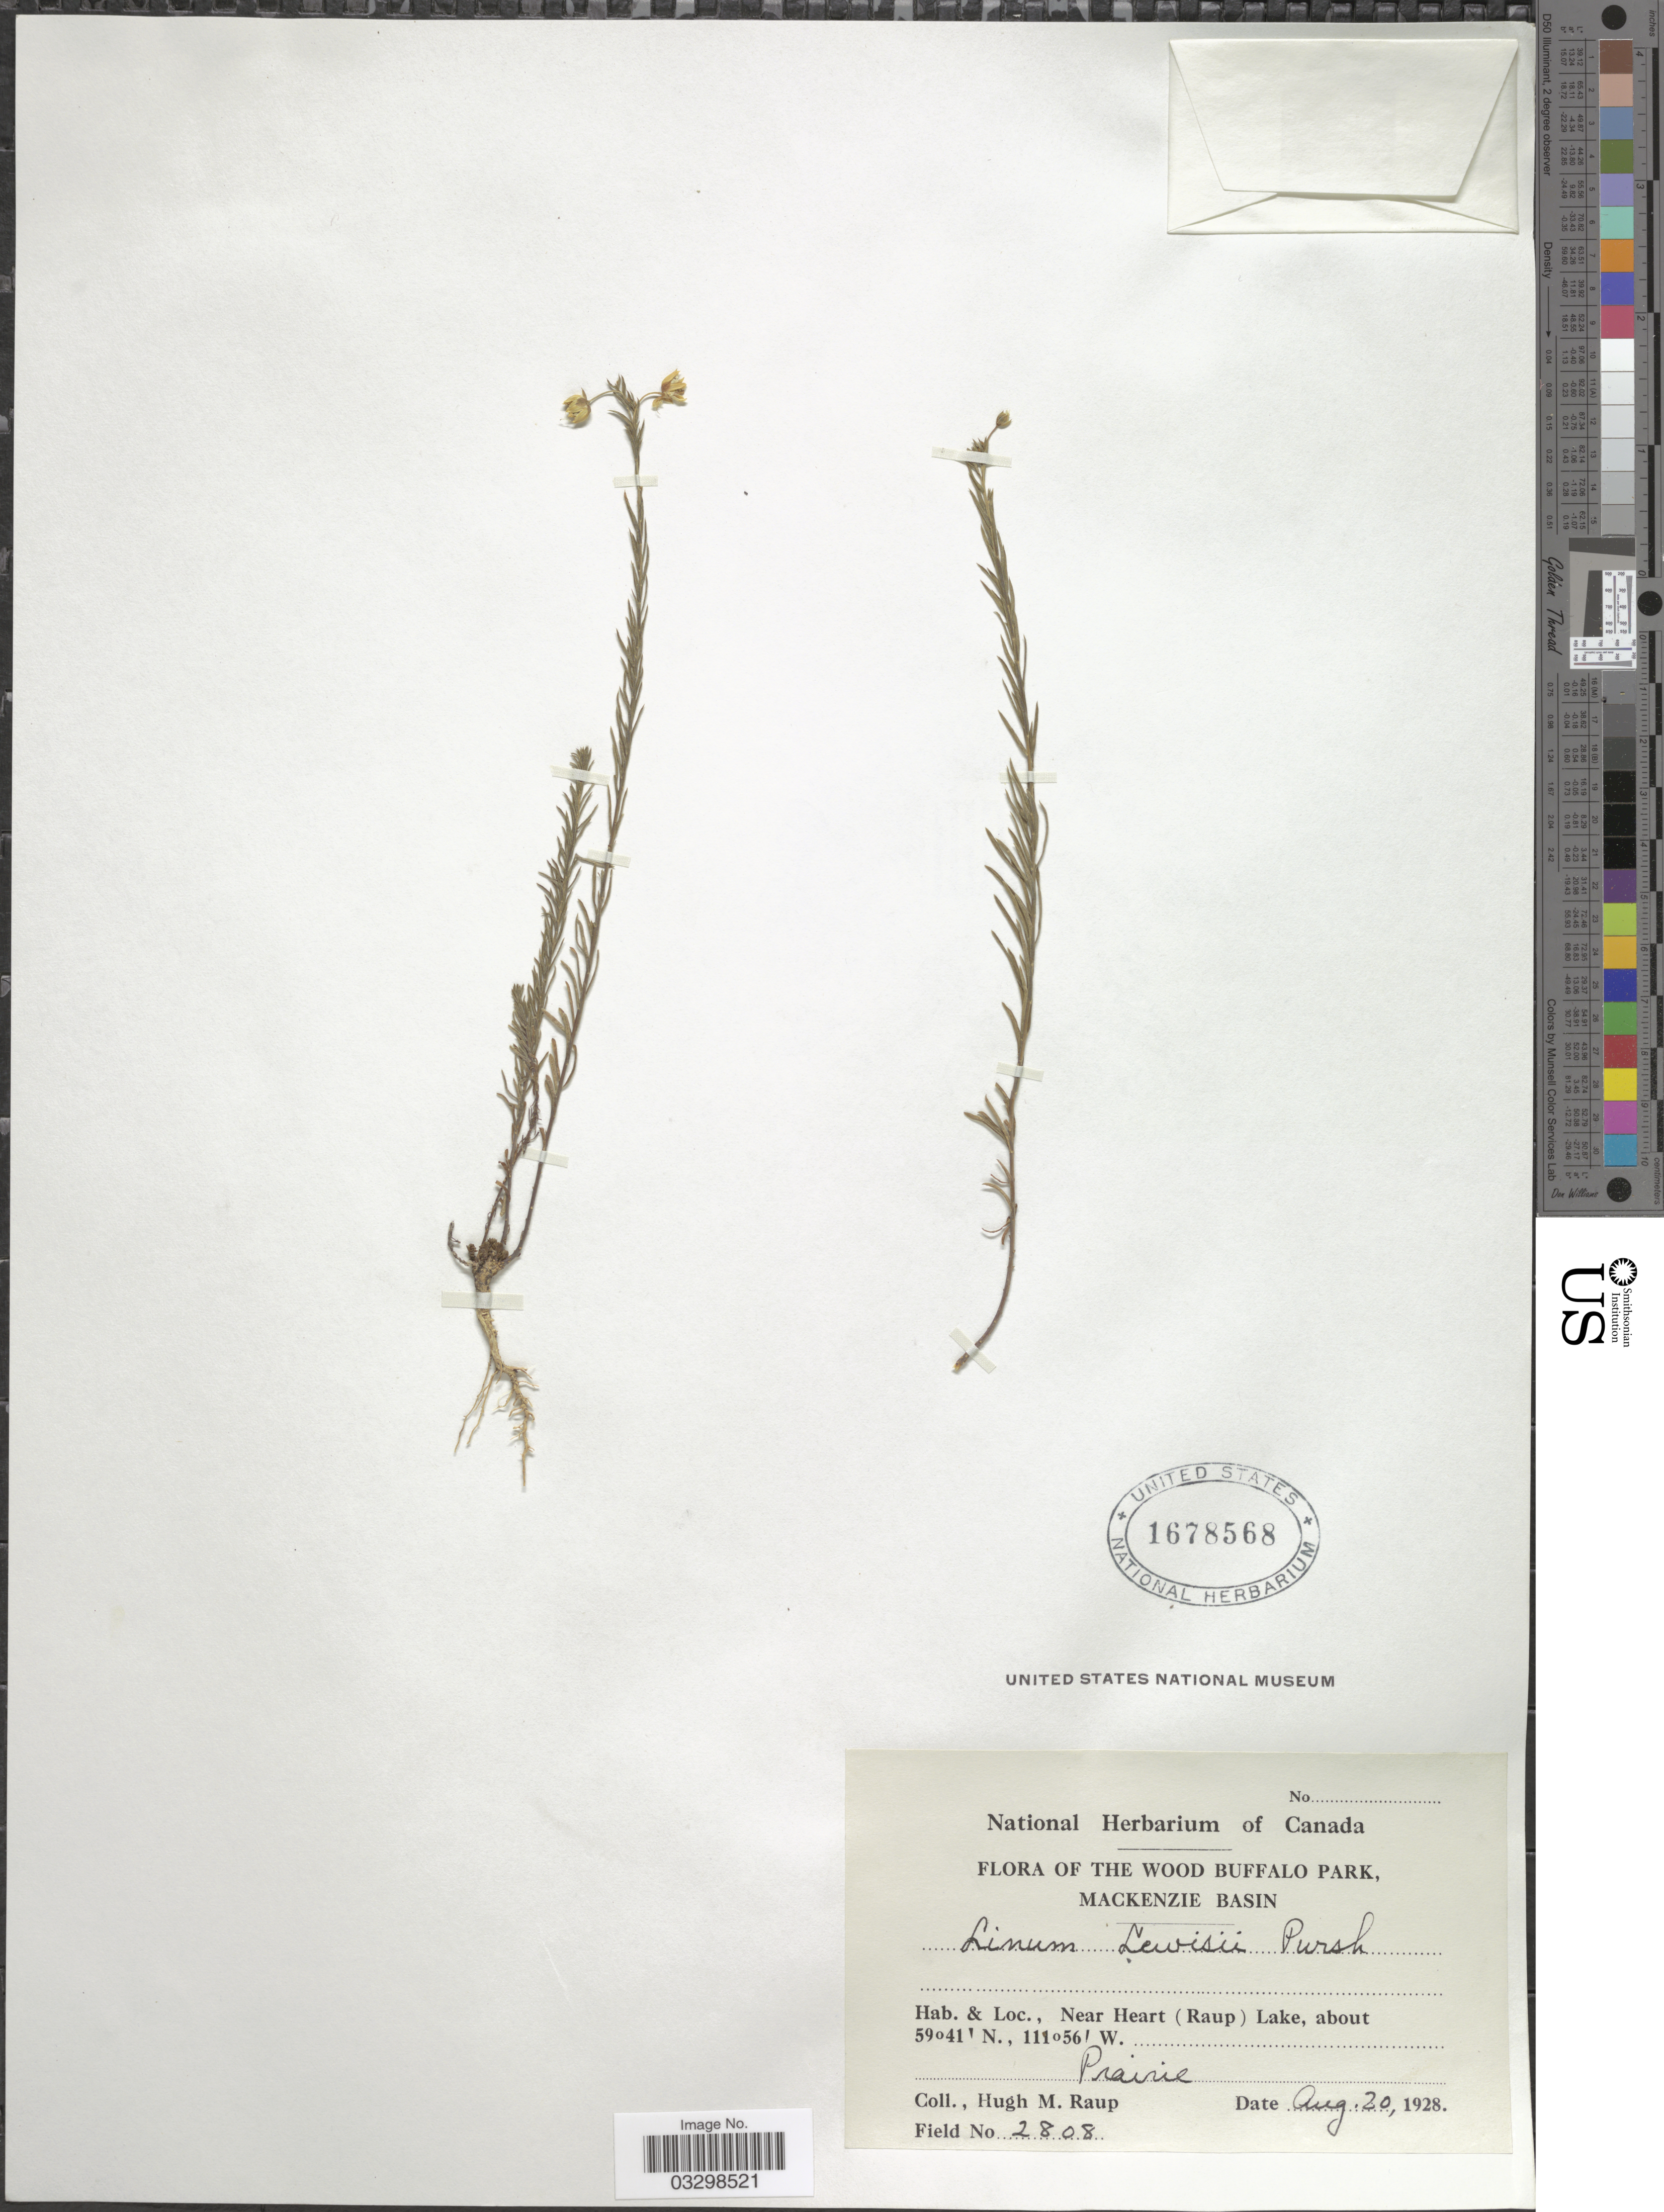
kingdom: Plantae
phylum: Tracheophyta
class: Magnoliopsida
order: Malpighiales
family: Linaceae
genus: Linum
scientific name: Linum lewisii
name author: Pursh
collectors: H. Raup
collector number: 2808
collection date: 1928-08-20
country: Canada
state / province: Alberta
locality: The Wood Buffalo Park, Mackenzie Basin. Near Heart (Raup) Lake.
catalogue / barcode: US 1678568